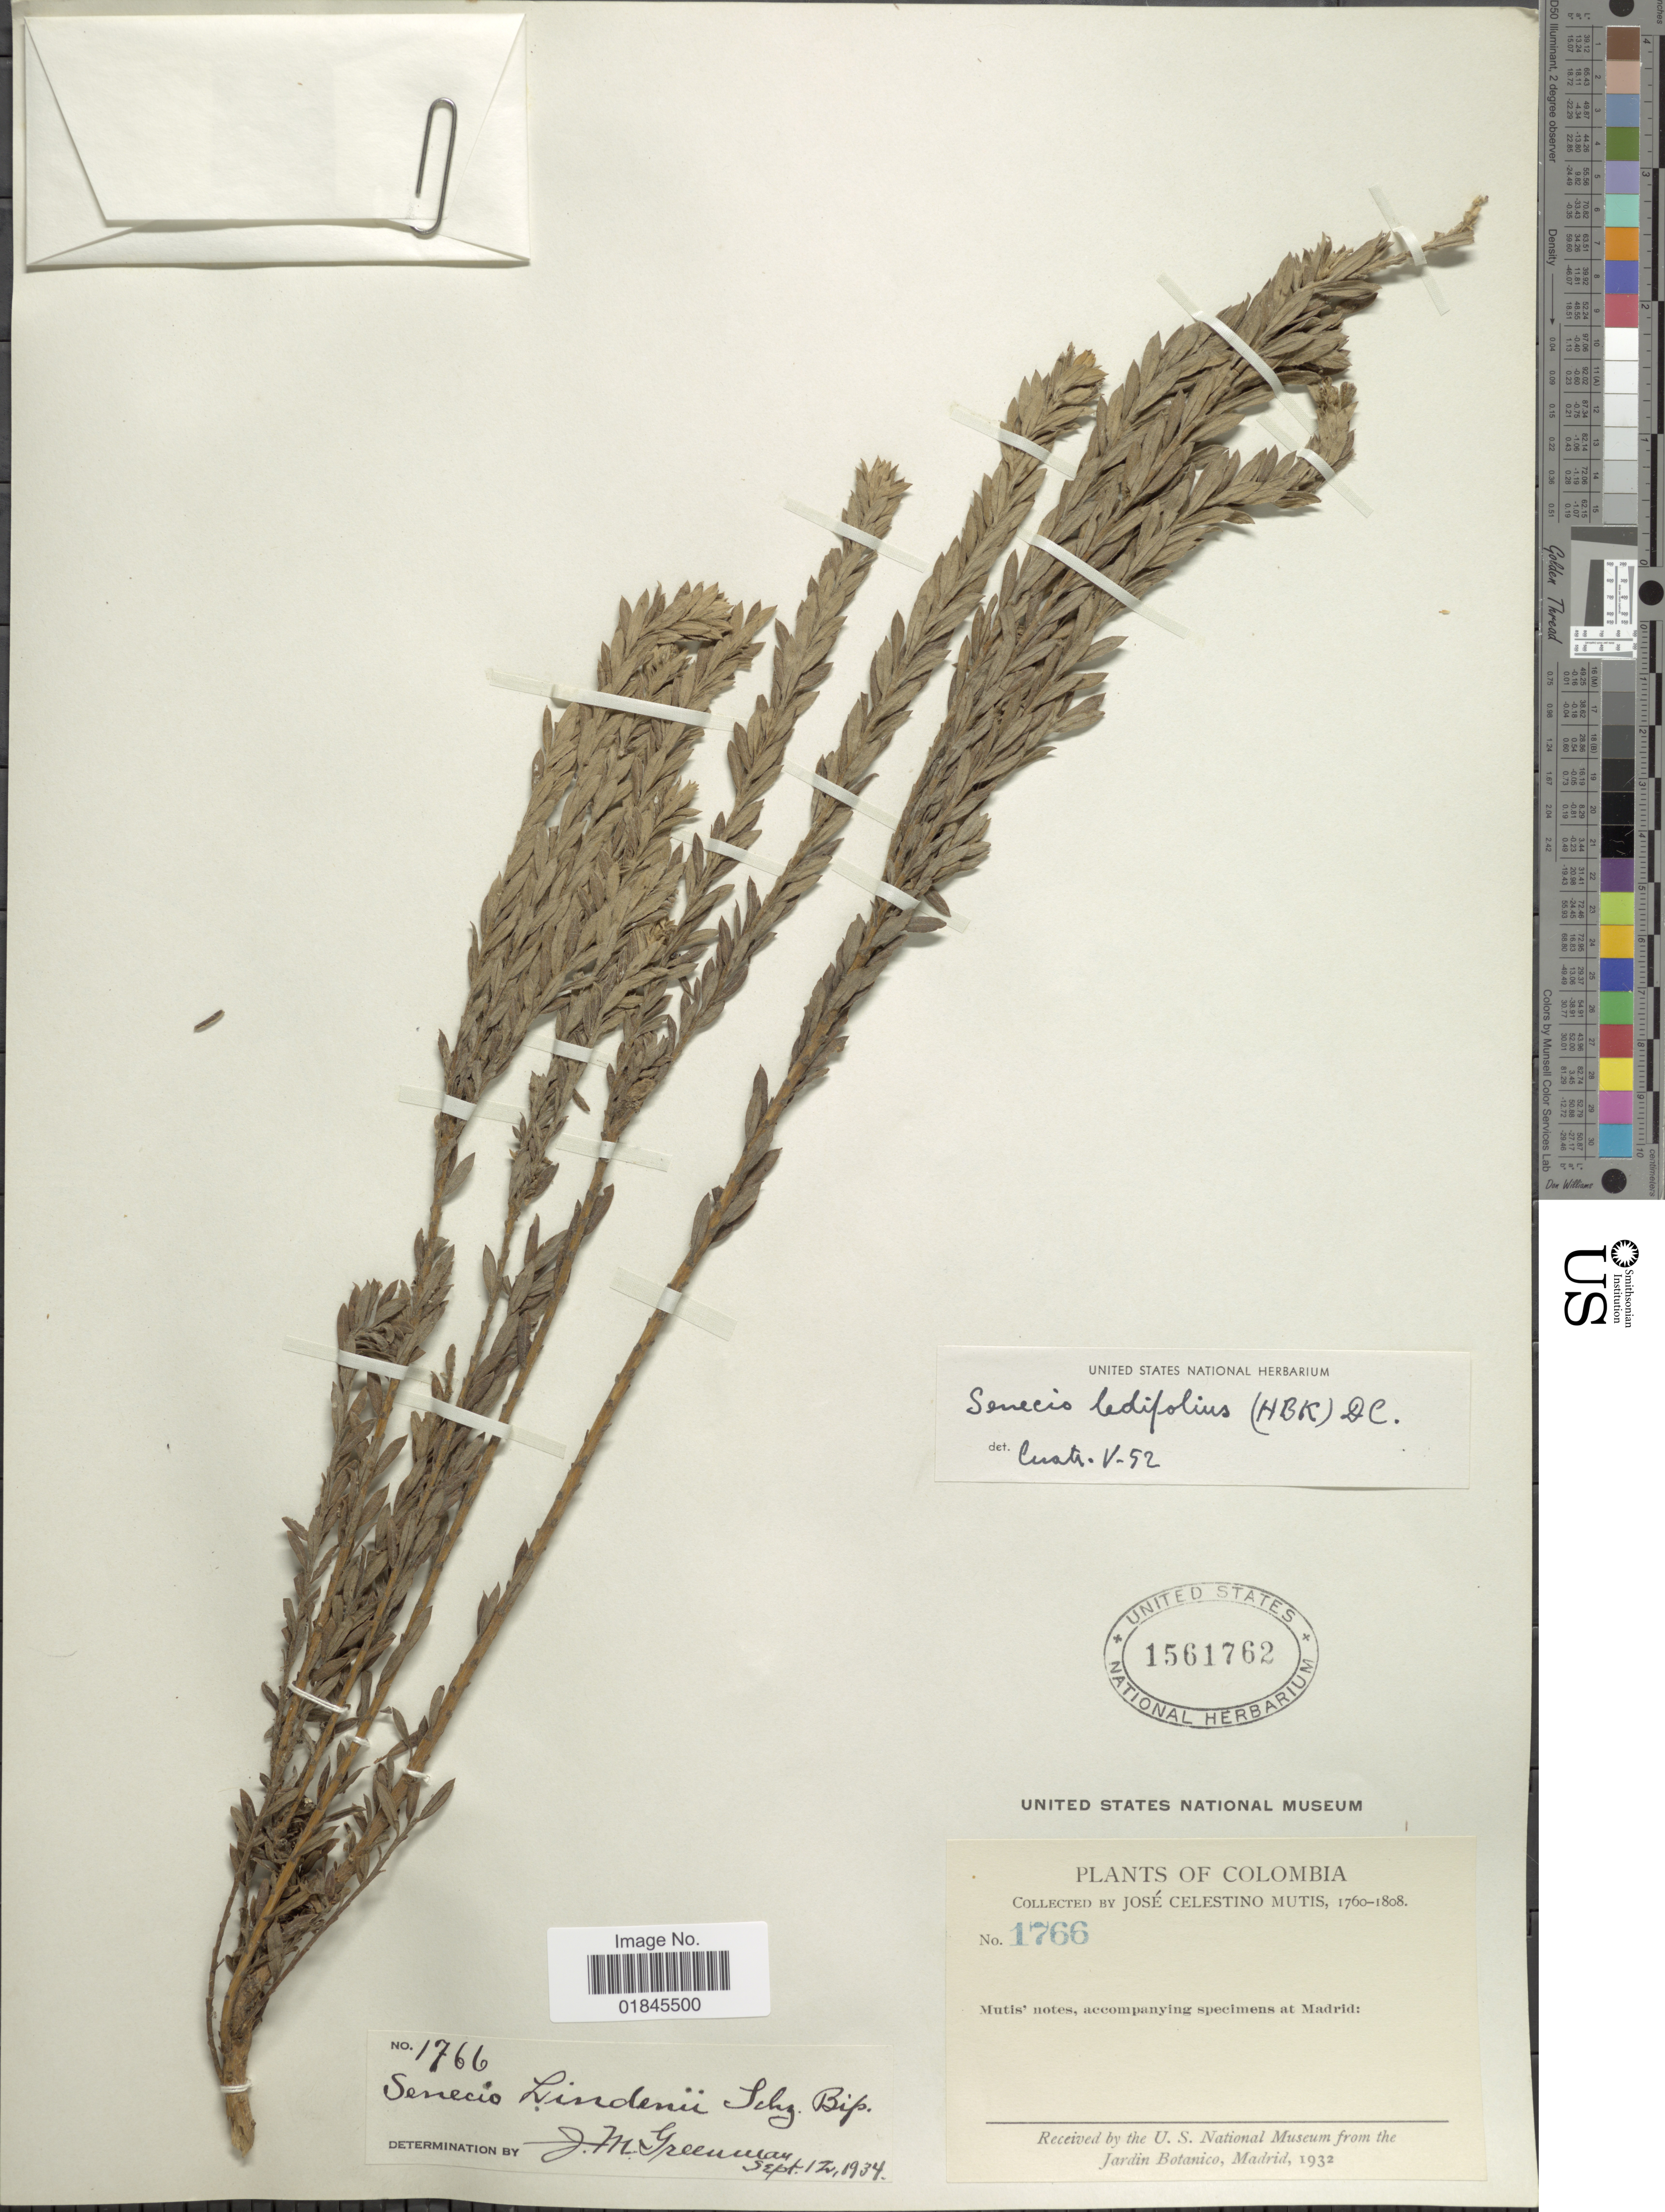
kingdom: Plantae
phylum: Tracheophyta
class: Magnoliopsida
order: Asterales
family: Asteraceae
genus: Pentacalia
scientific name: Pentacalia ledifolia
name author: (Kunth) Cuatrec.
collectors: J. C. B. Mutis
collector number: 1766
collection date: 1760/1808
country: Colombia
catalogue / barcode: US 1561762